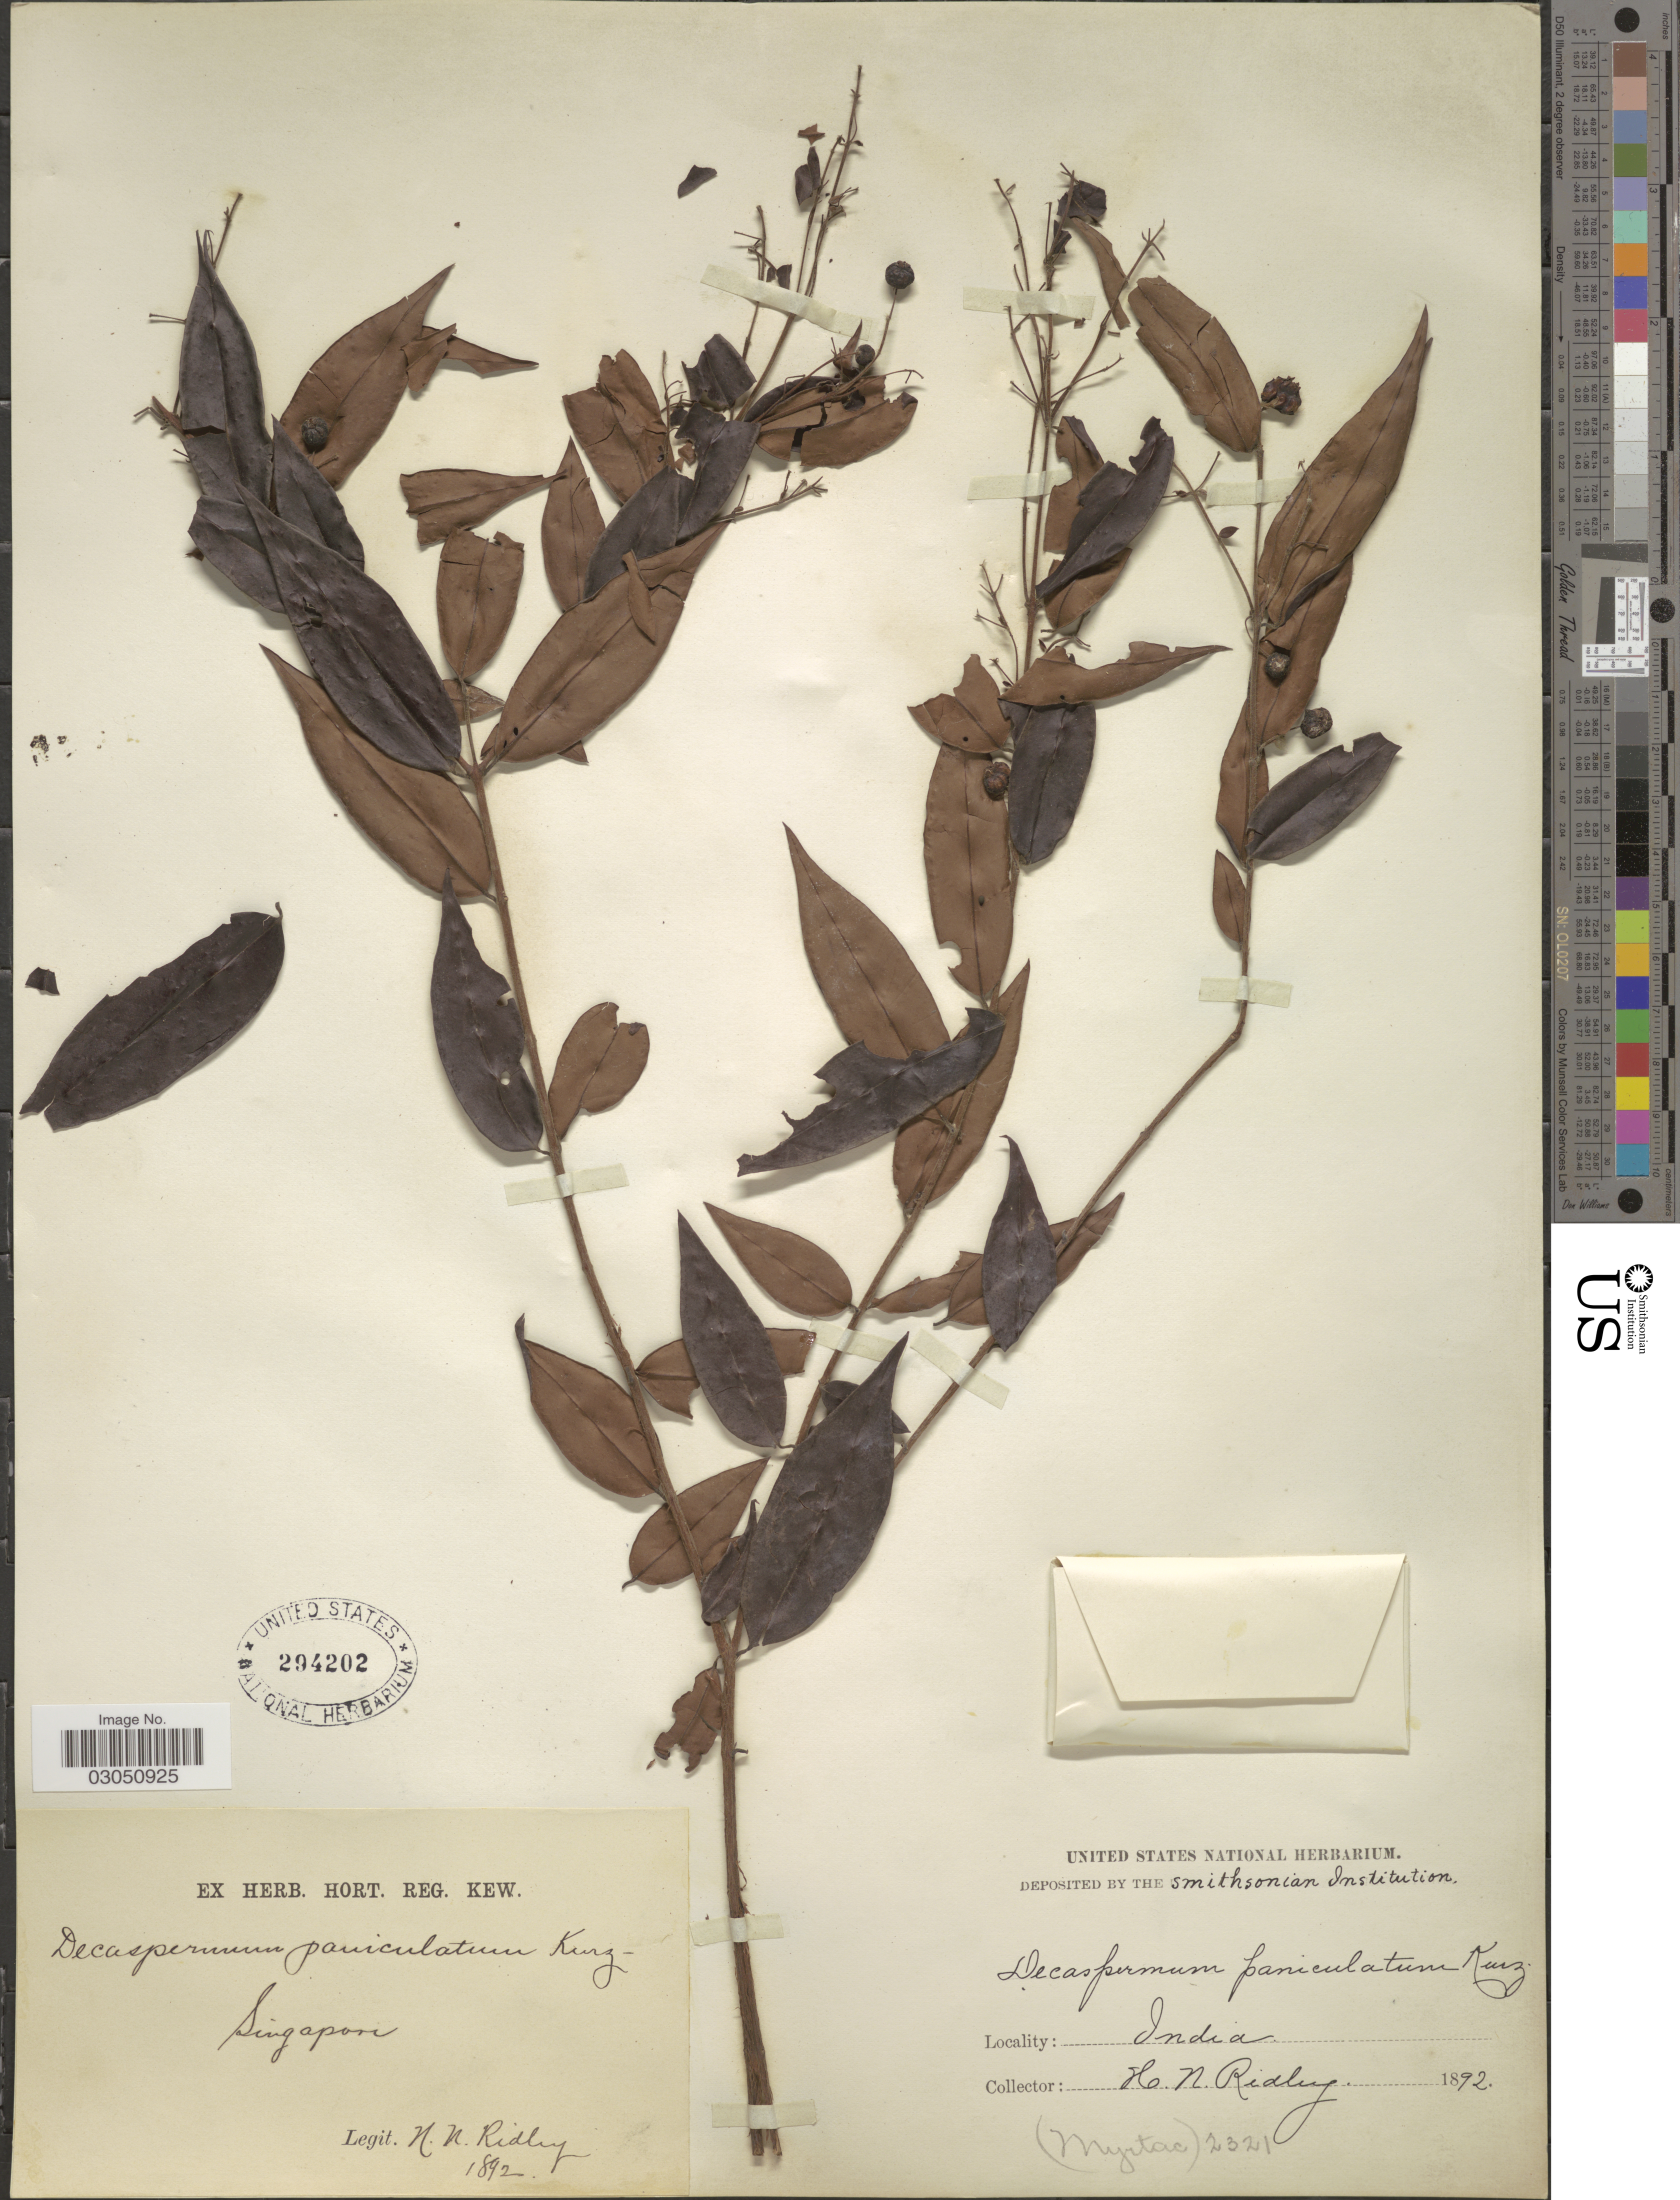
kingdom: Plantae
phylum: Tracheophyta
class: Magnoliopsida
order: Myrtales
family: Myrtaceae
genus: Decaspermum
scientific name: Decaspermum parviflorum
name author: (Lam.) A.J. Scott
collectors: H. N. Ridley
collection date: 1892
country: Singapore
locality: India.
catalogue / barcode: US 294202